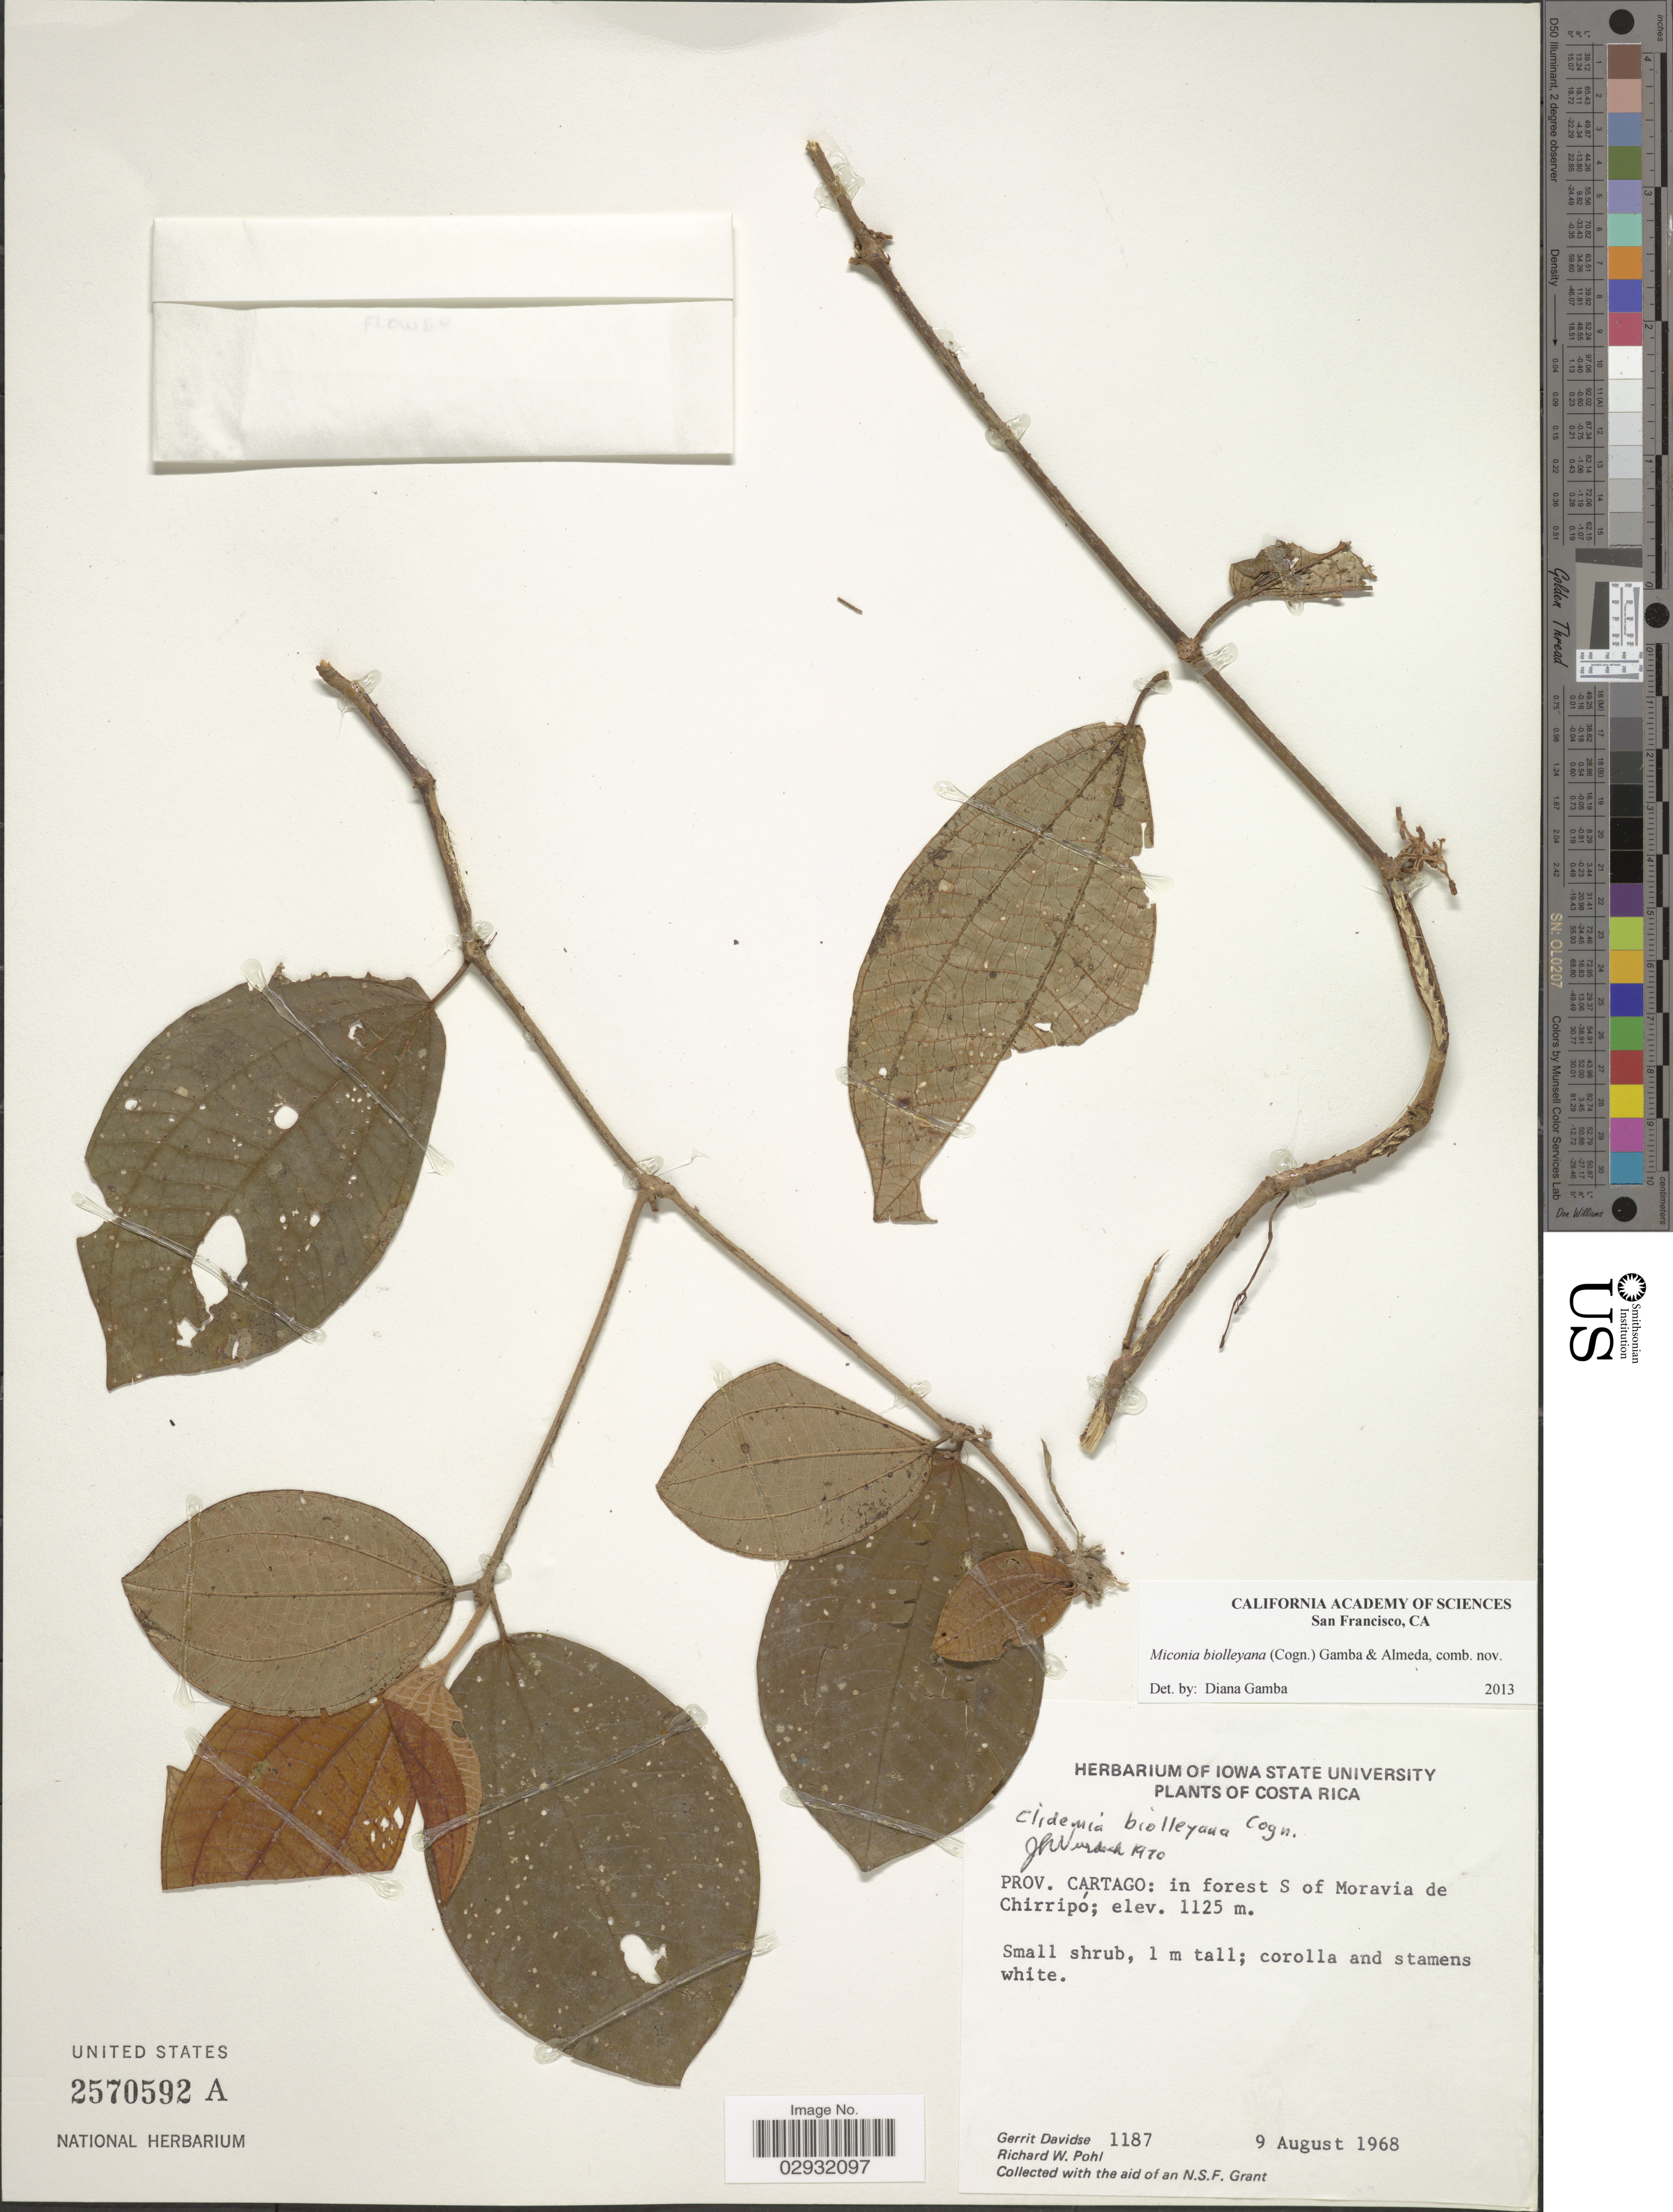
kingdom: Plantae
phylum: Tracheophyta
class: Magnoliopsida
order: Myrtales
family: Melastomataceae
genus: Miconia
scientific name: Miconia biolleyana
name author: (Cogn.) Gamba & Almeda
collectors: G. Davidse & R. W. Pohl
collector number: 1187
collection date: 1968-08-09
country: Costa Rica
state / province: Cartago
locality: Prov. Cartago: in forest S of Moravia de Chirripó.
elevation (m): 1125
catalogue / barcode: US 2570592A